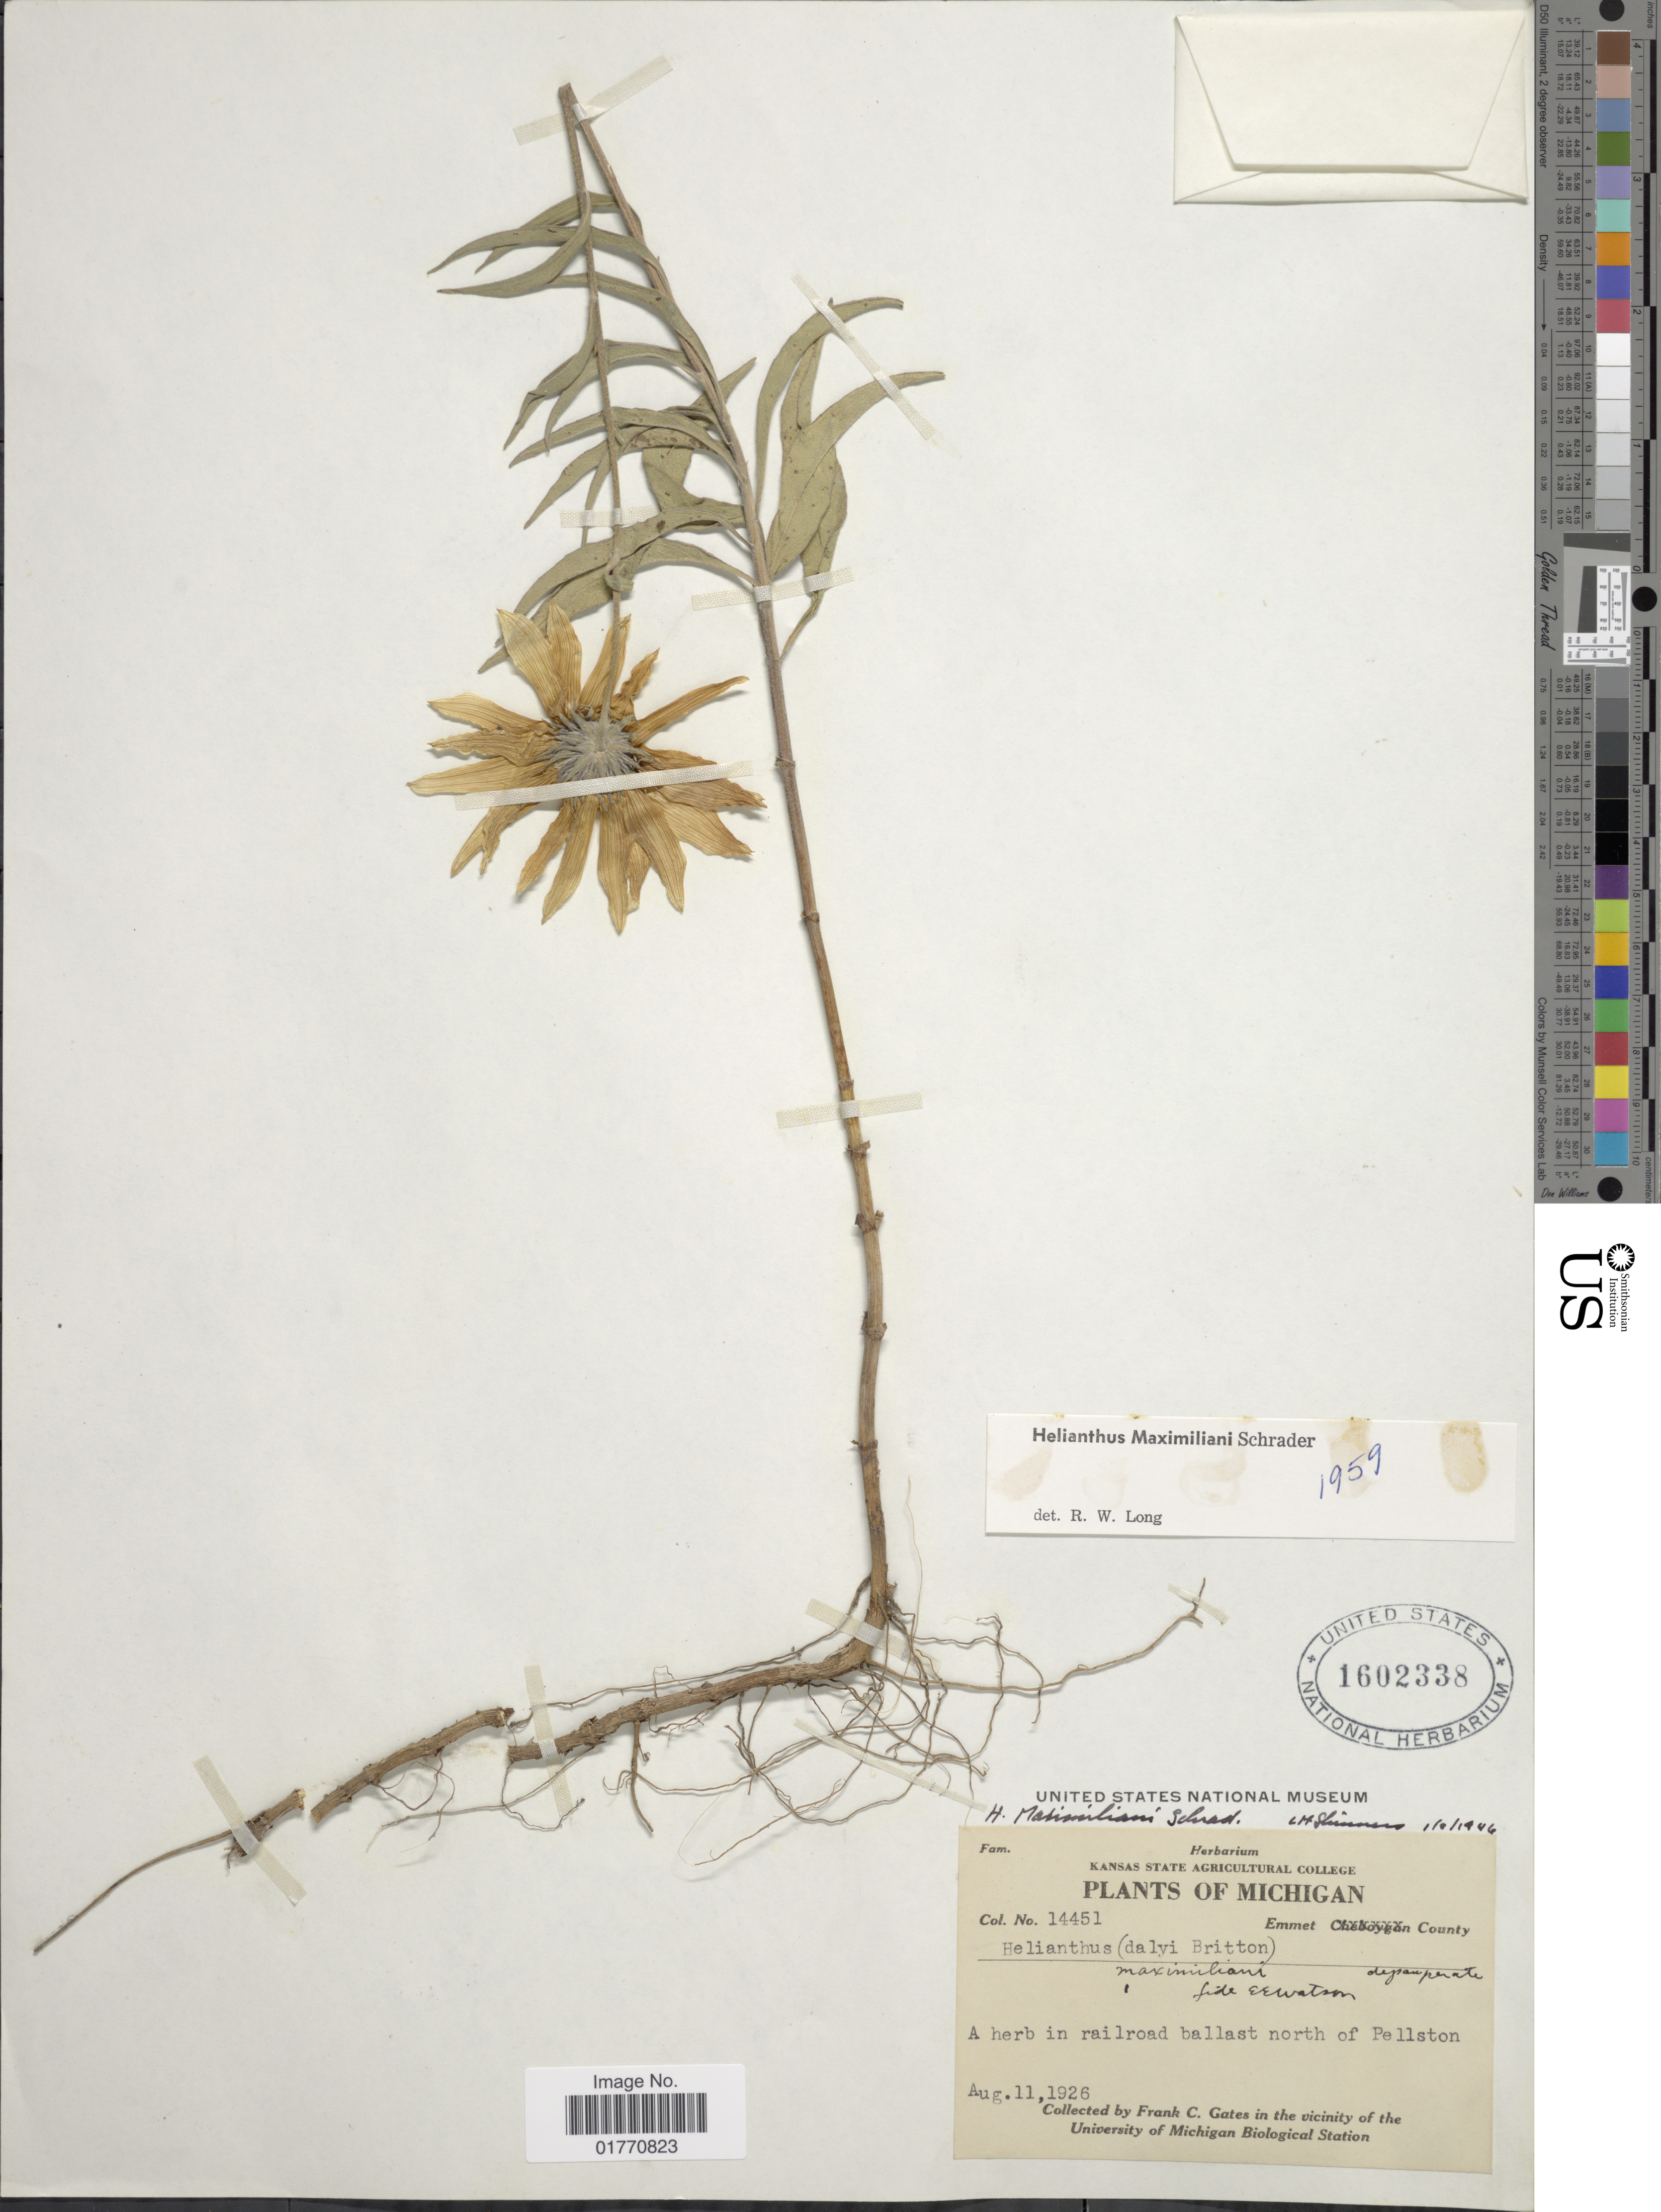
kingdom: Plantae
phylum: Tracheophyta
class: Magnoliopsida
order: Asterales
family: Asteraceae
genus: Helianthus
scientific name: Helianthus maximiliani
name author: Schrad.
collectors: F. C. Gates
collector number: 14451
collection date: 1926-08-11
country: United States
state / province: Michigan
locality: Emmet County, a herb in railroad ballast of Pellston.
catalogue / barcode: US 1602338